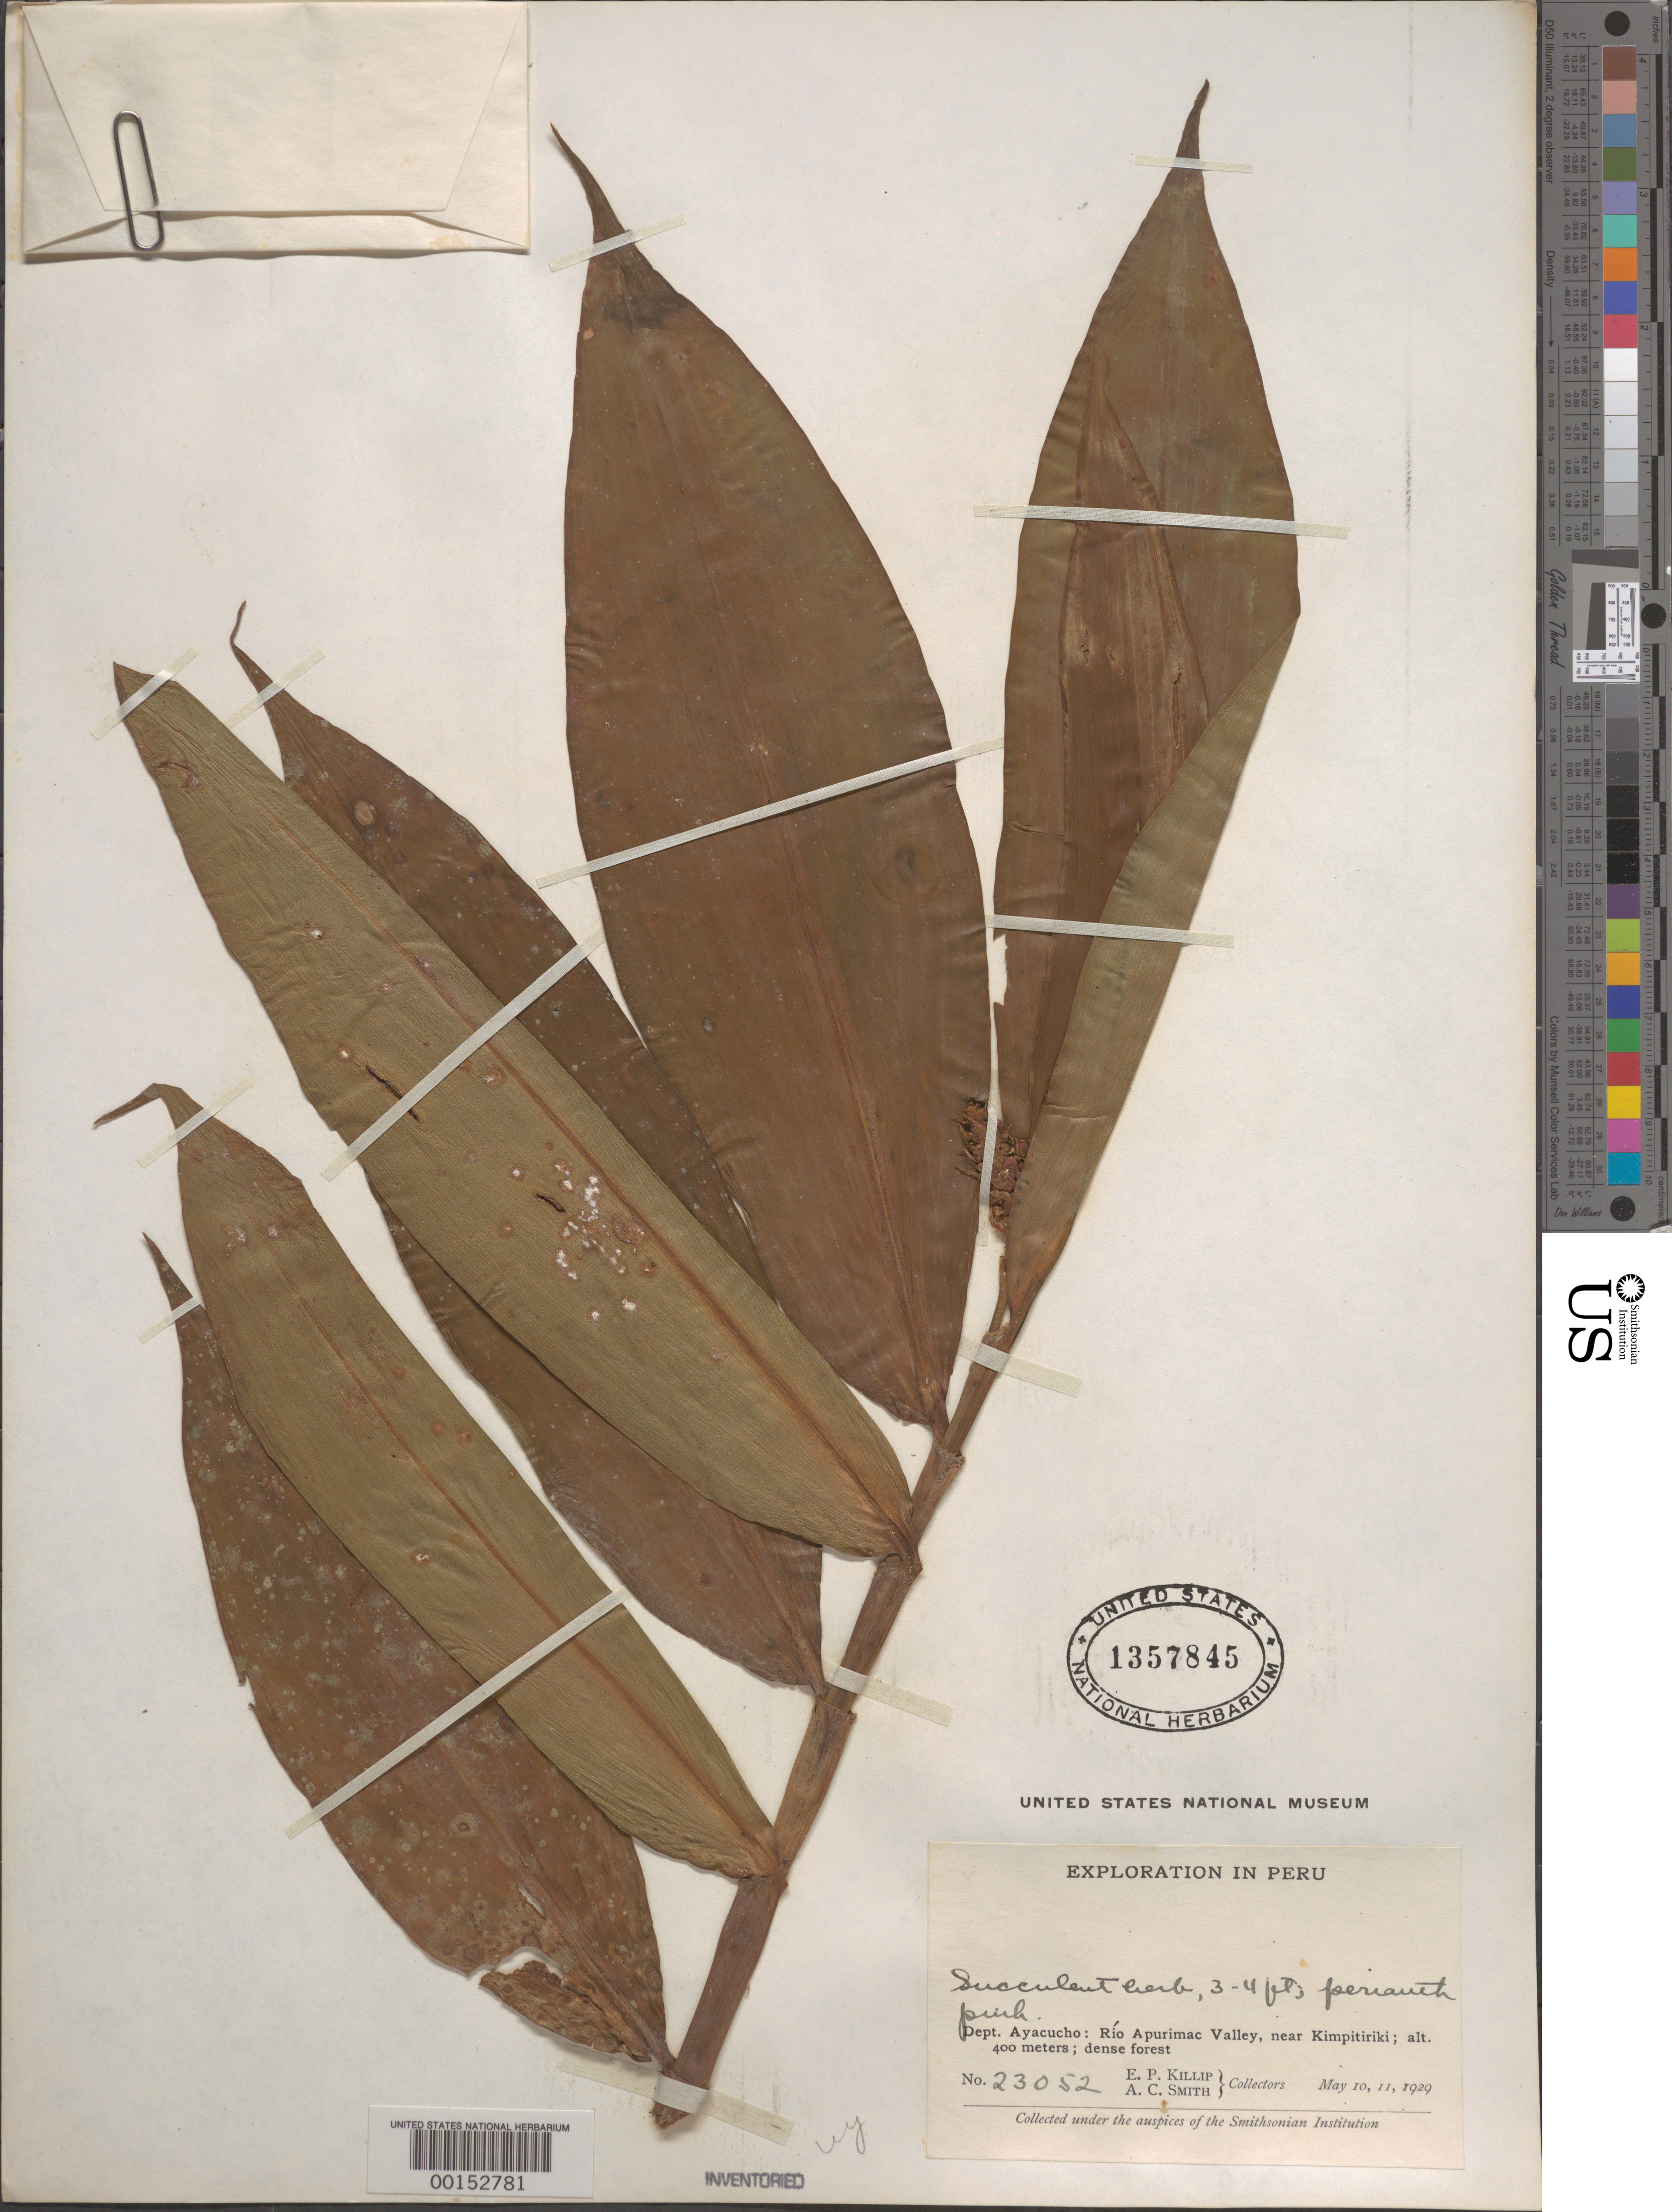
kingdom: Plantae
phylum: Tracheophyta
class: Liliopsida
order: Commelinales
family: Commelinaceae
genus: Dichorisandra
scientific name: Dichorisandra ulei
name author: J.F. Macbr.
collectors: E. P. Killip & A. C. Smith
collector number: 23052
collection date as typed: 10 May 1929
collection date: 1929-05-10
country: Peru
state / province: Ayacucho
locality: Río Apurímac valley, near Kimpitiriki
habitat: Dense forest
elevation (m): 400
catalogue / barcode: US 1357845